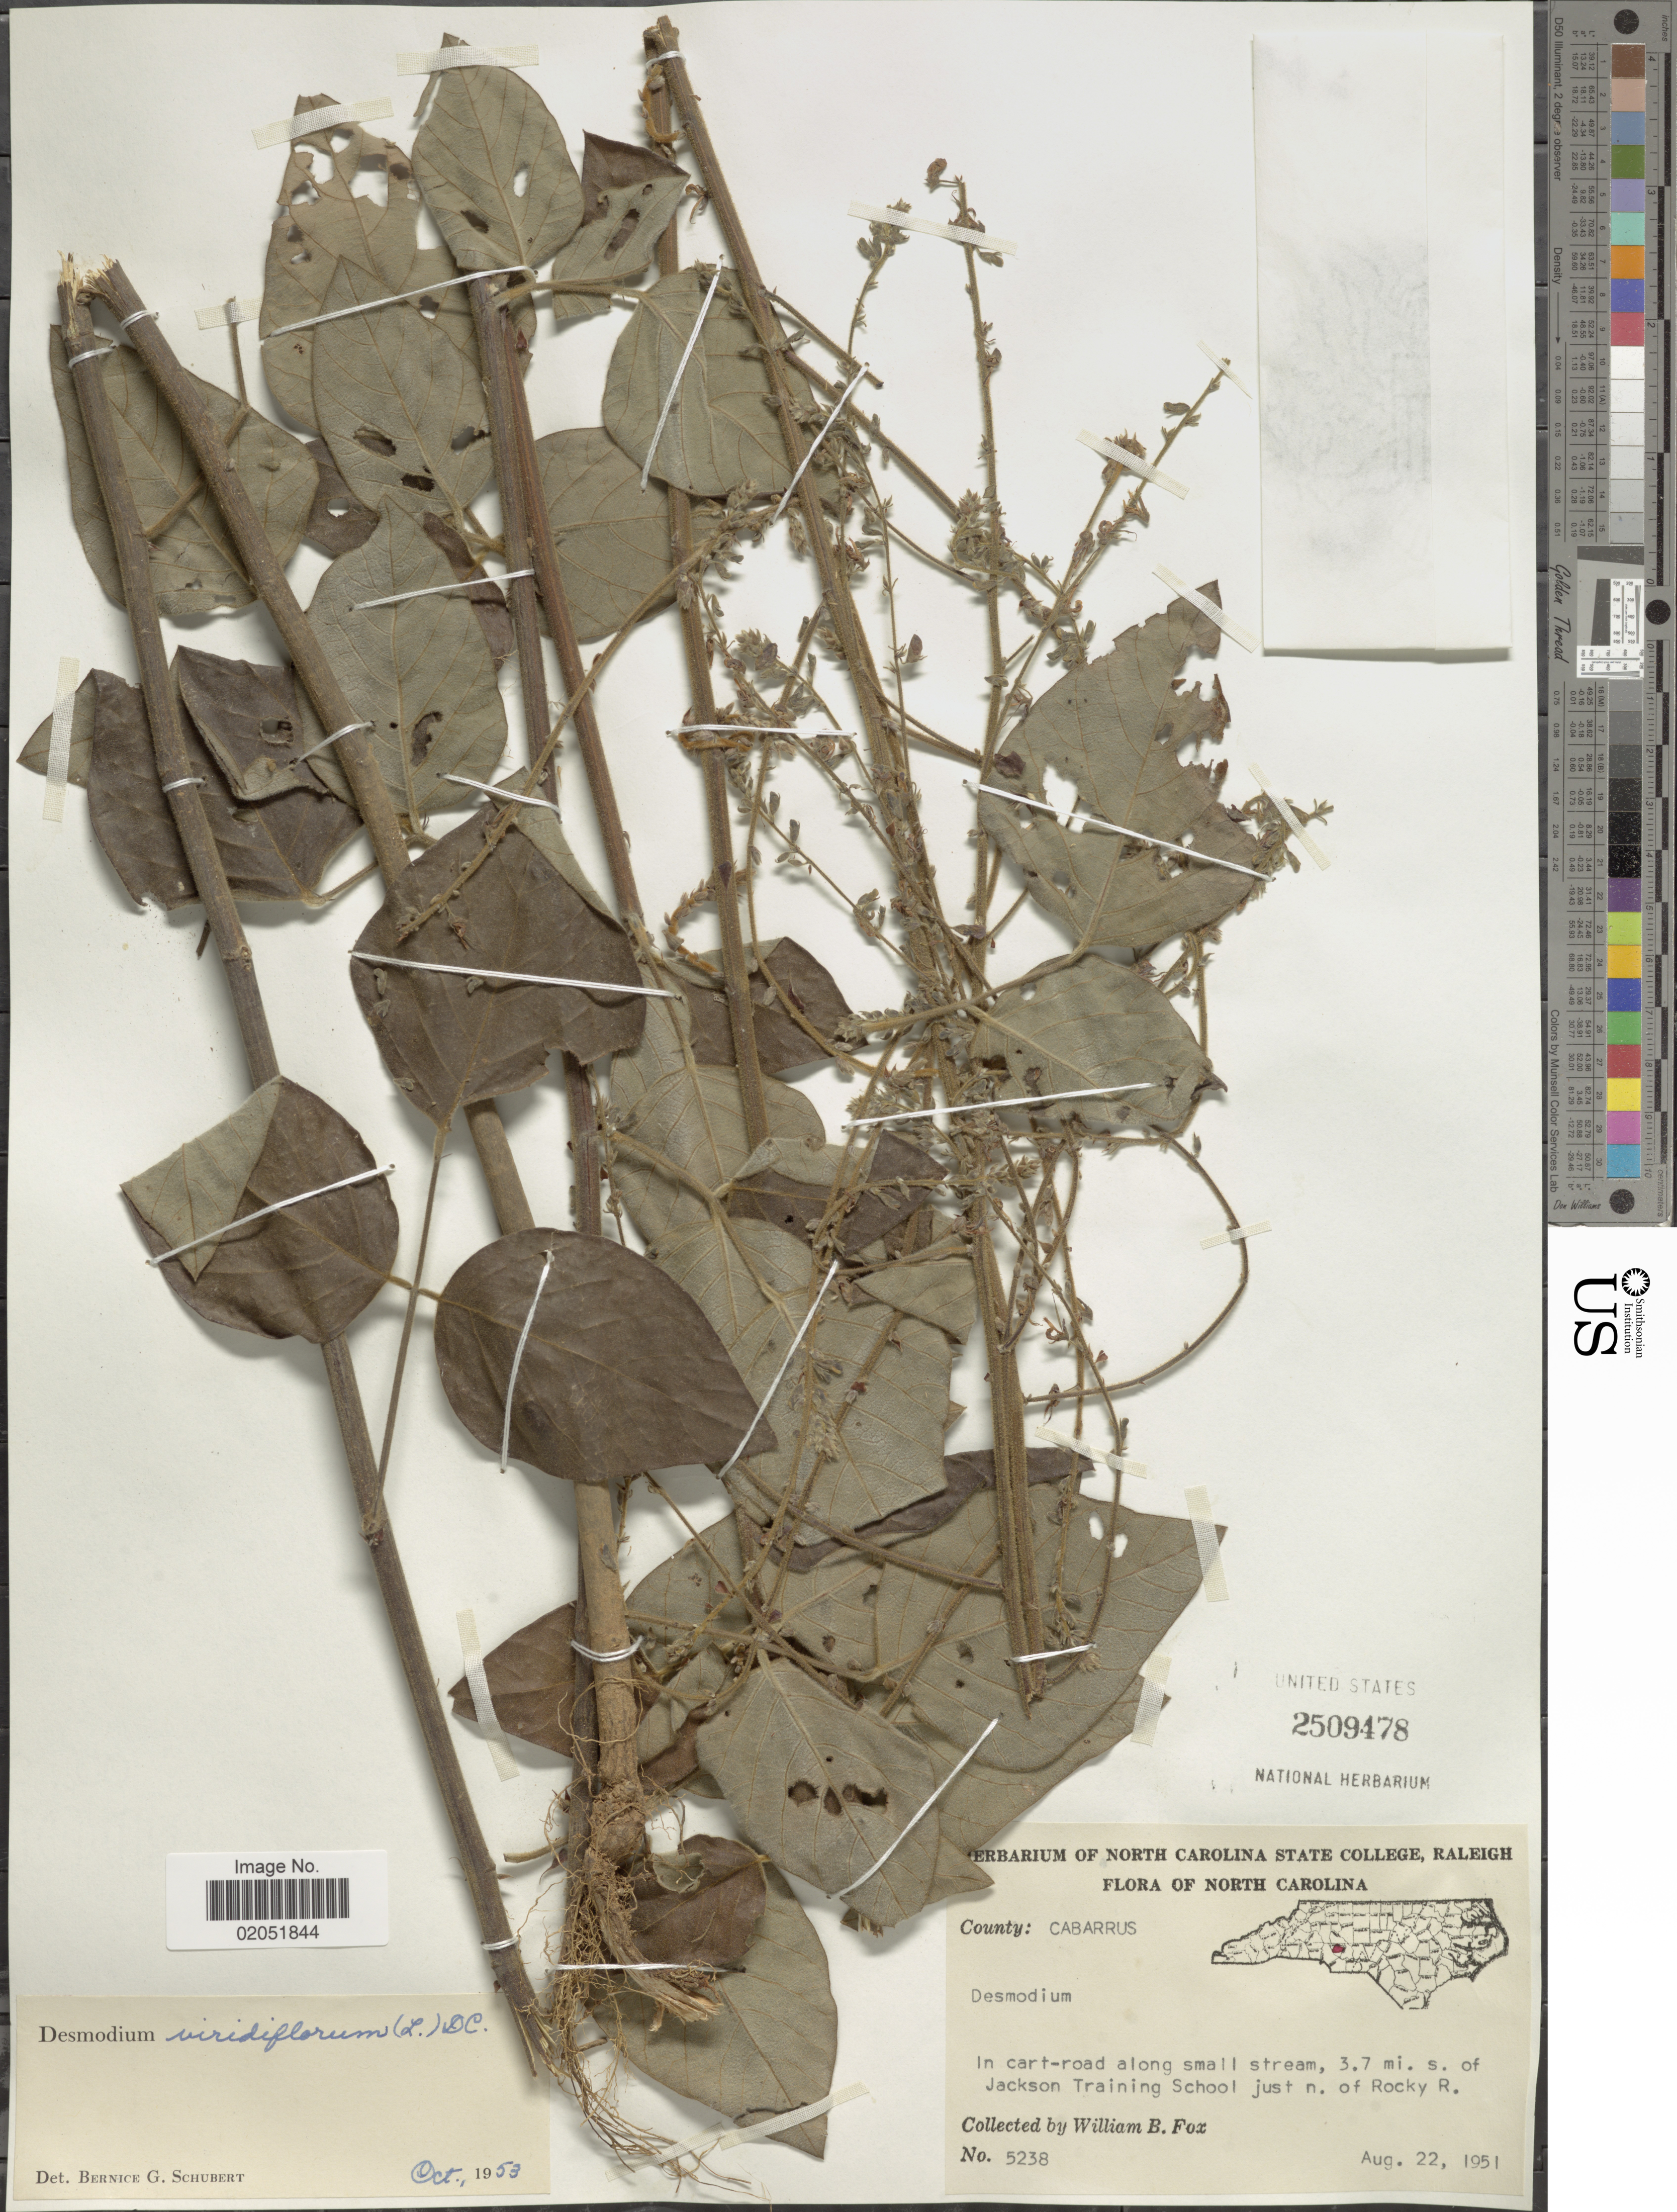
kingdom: Plantae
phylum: Tracheophyta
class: Magnoliopsida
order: Fabales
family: Fabaceae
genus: Desmodium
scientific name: Desmodium viridiflorum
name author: (L.) DC.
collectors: W. B. Fox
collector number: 5238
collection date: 1951-08-22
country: United States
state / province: North Carolina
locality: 3.7 mi, s. of Jackson Training School just n. of Rocky R.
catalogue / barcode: US 2509478